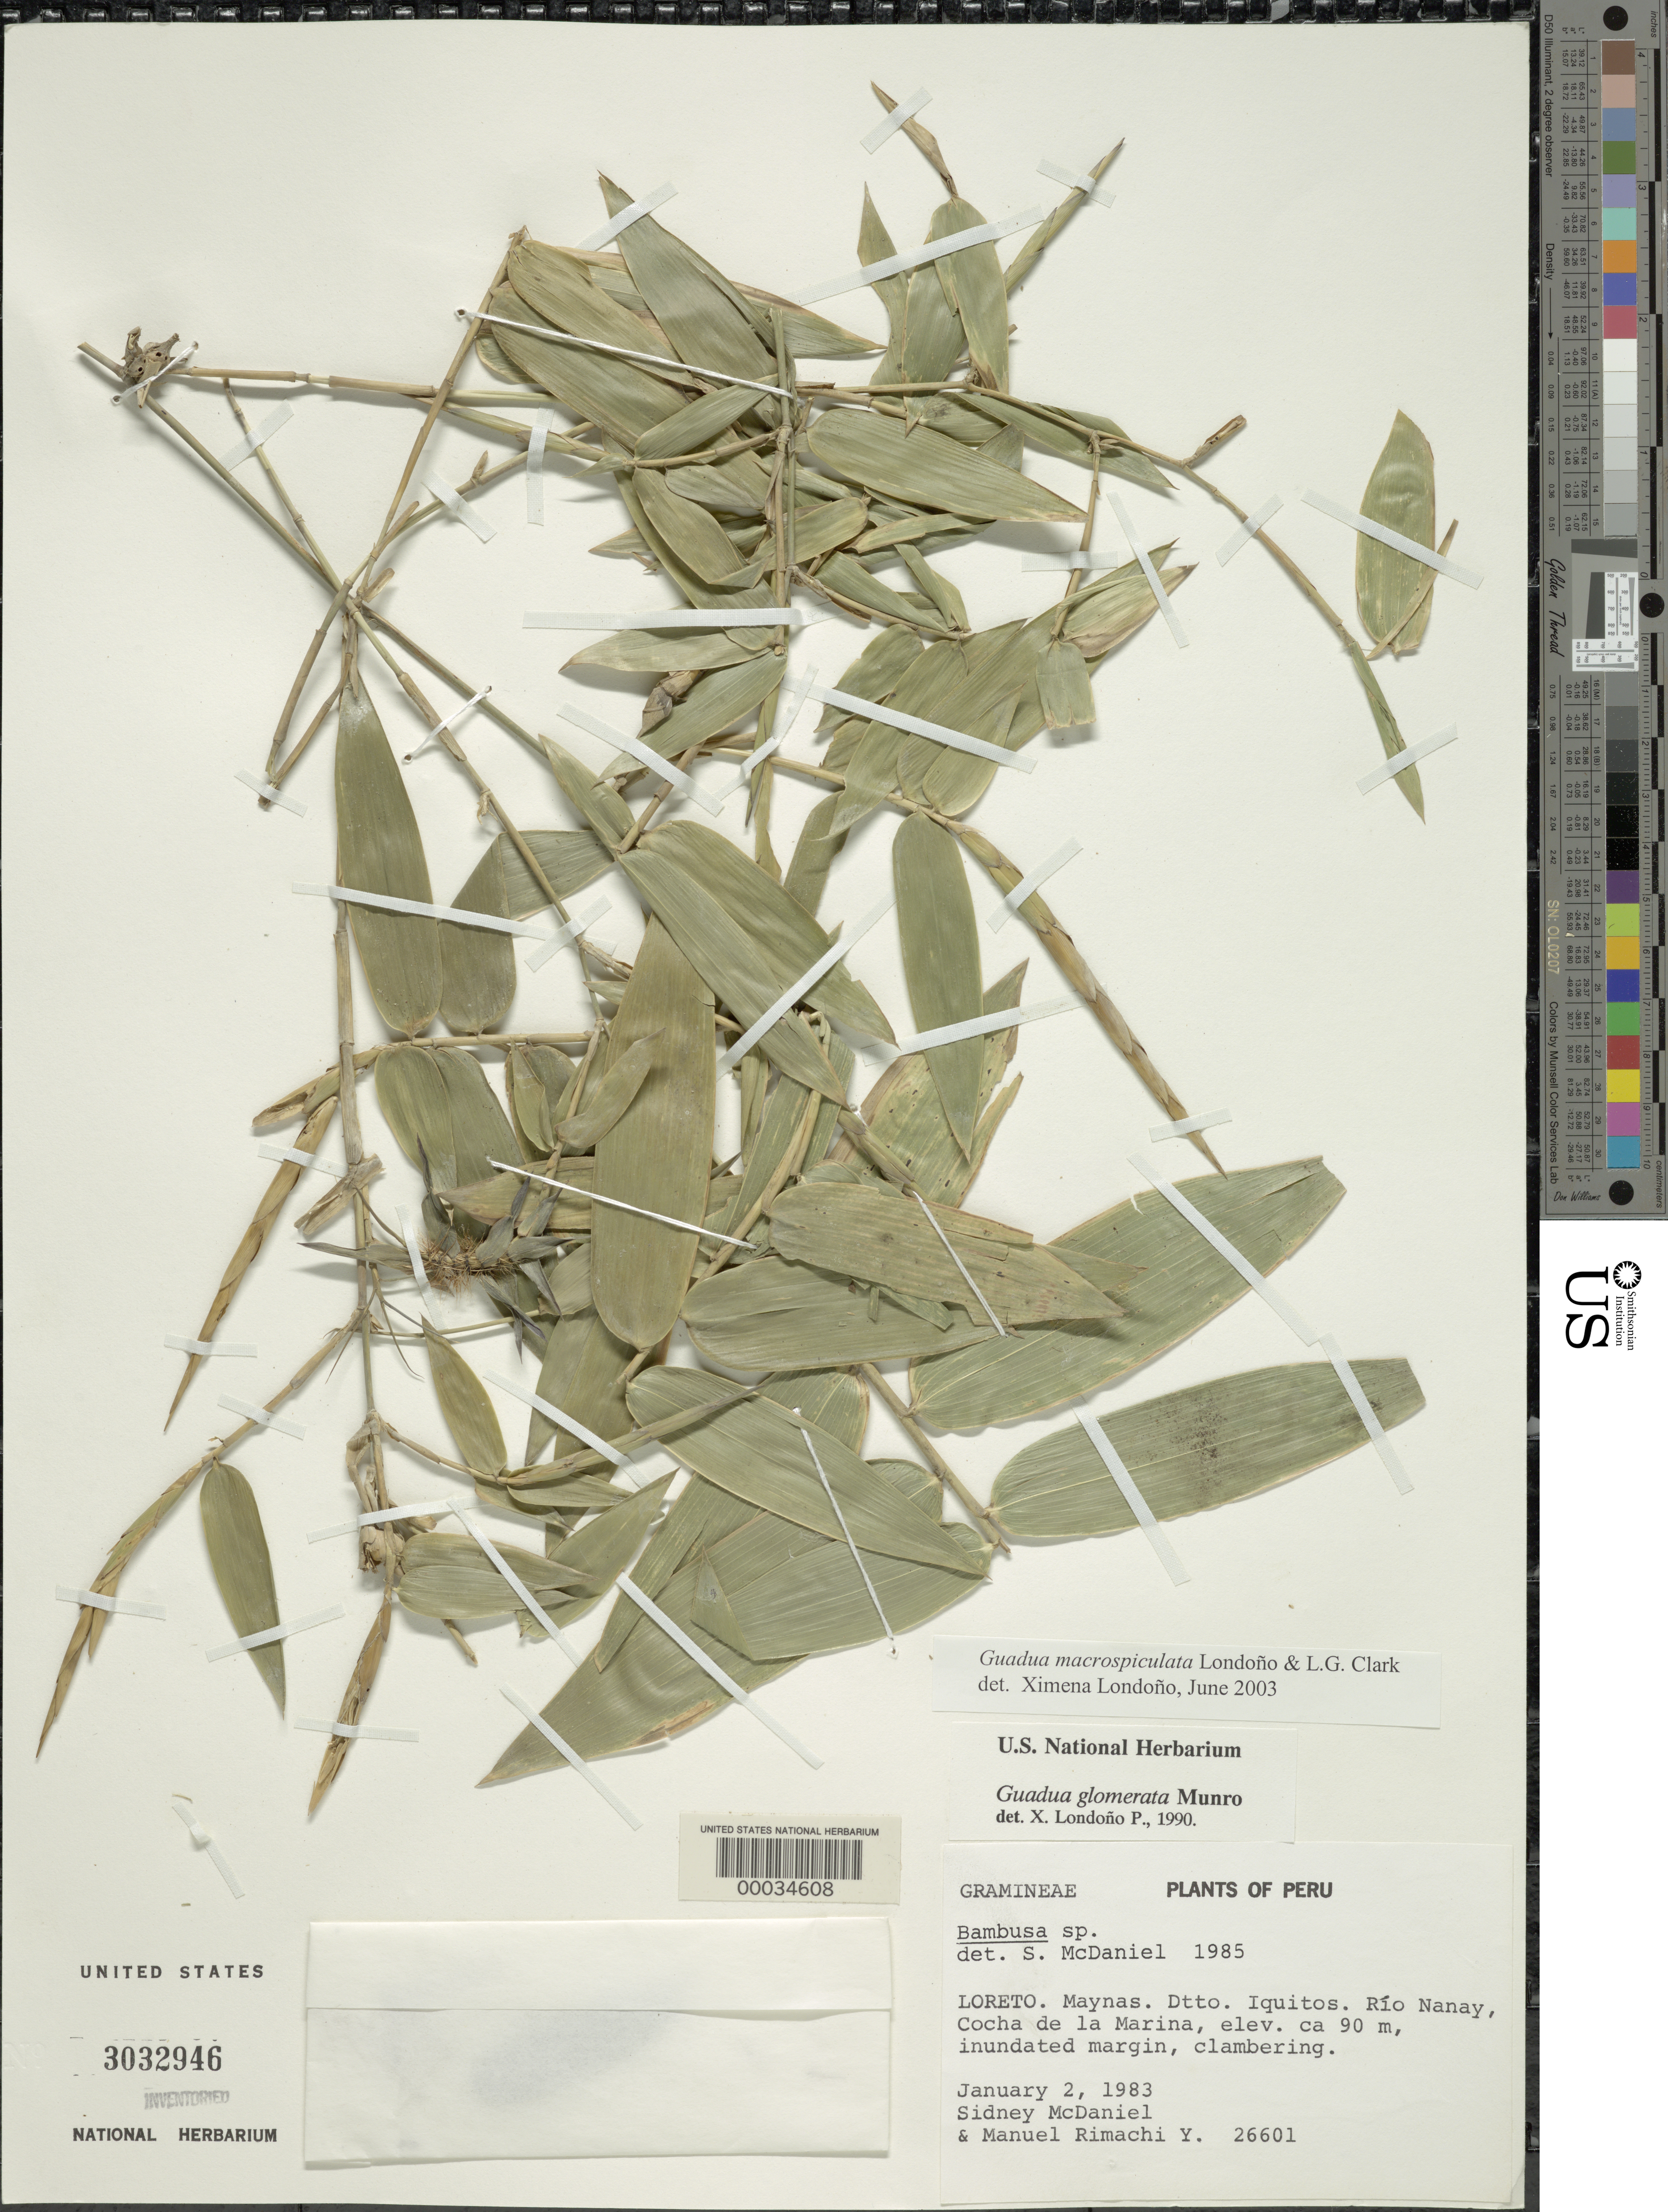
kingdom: Plantae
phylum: Tracheophyta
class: Liliopsida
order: Poales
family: Poaceae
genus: Guadua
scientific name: Guadua macrospiculata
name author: Londoño & L.G. Clark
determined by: Londoño, X., (TULV), Jardin Botanico "Juan Maria Cespedes"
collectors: S. T. McDaniel & M. Rimachi Y.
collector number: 26601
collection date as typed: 02 Jan 1983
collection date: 1983-01-02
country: Peru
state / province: Loreto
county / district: Maynas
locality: Iquitos dtto.; rio nanay, cocha de la marina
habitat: Inundated margin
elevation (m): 90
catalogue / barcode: US 3032946